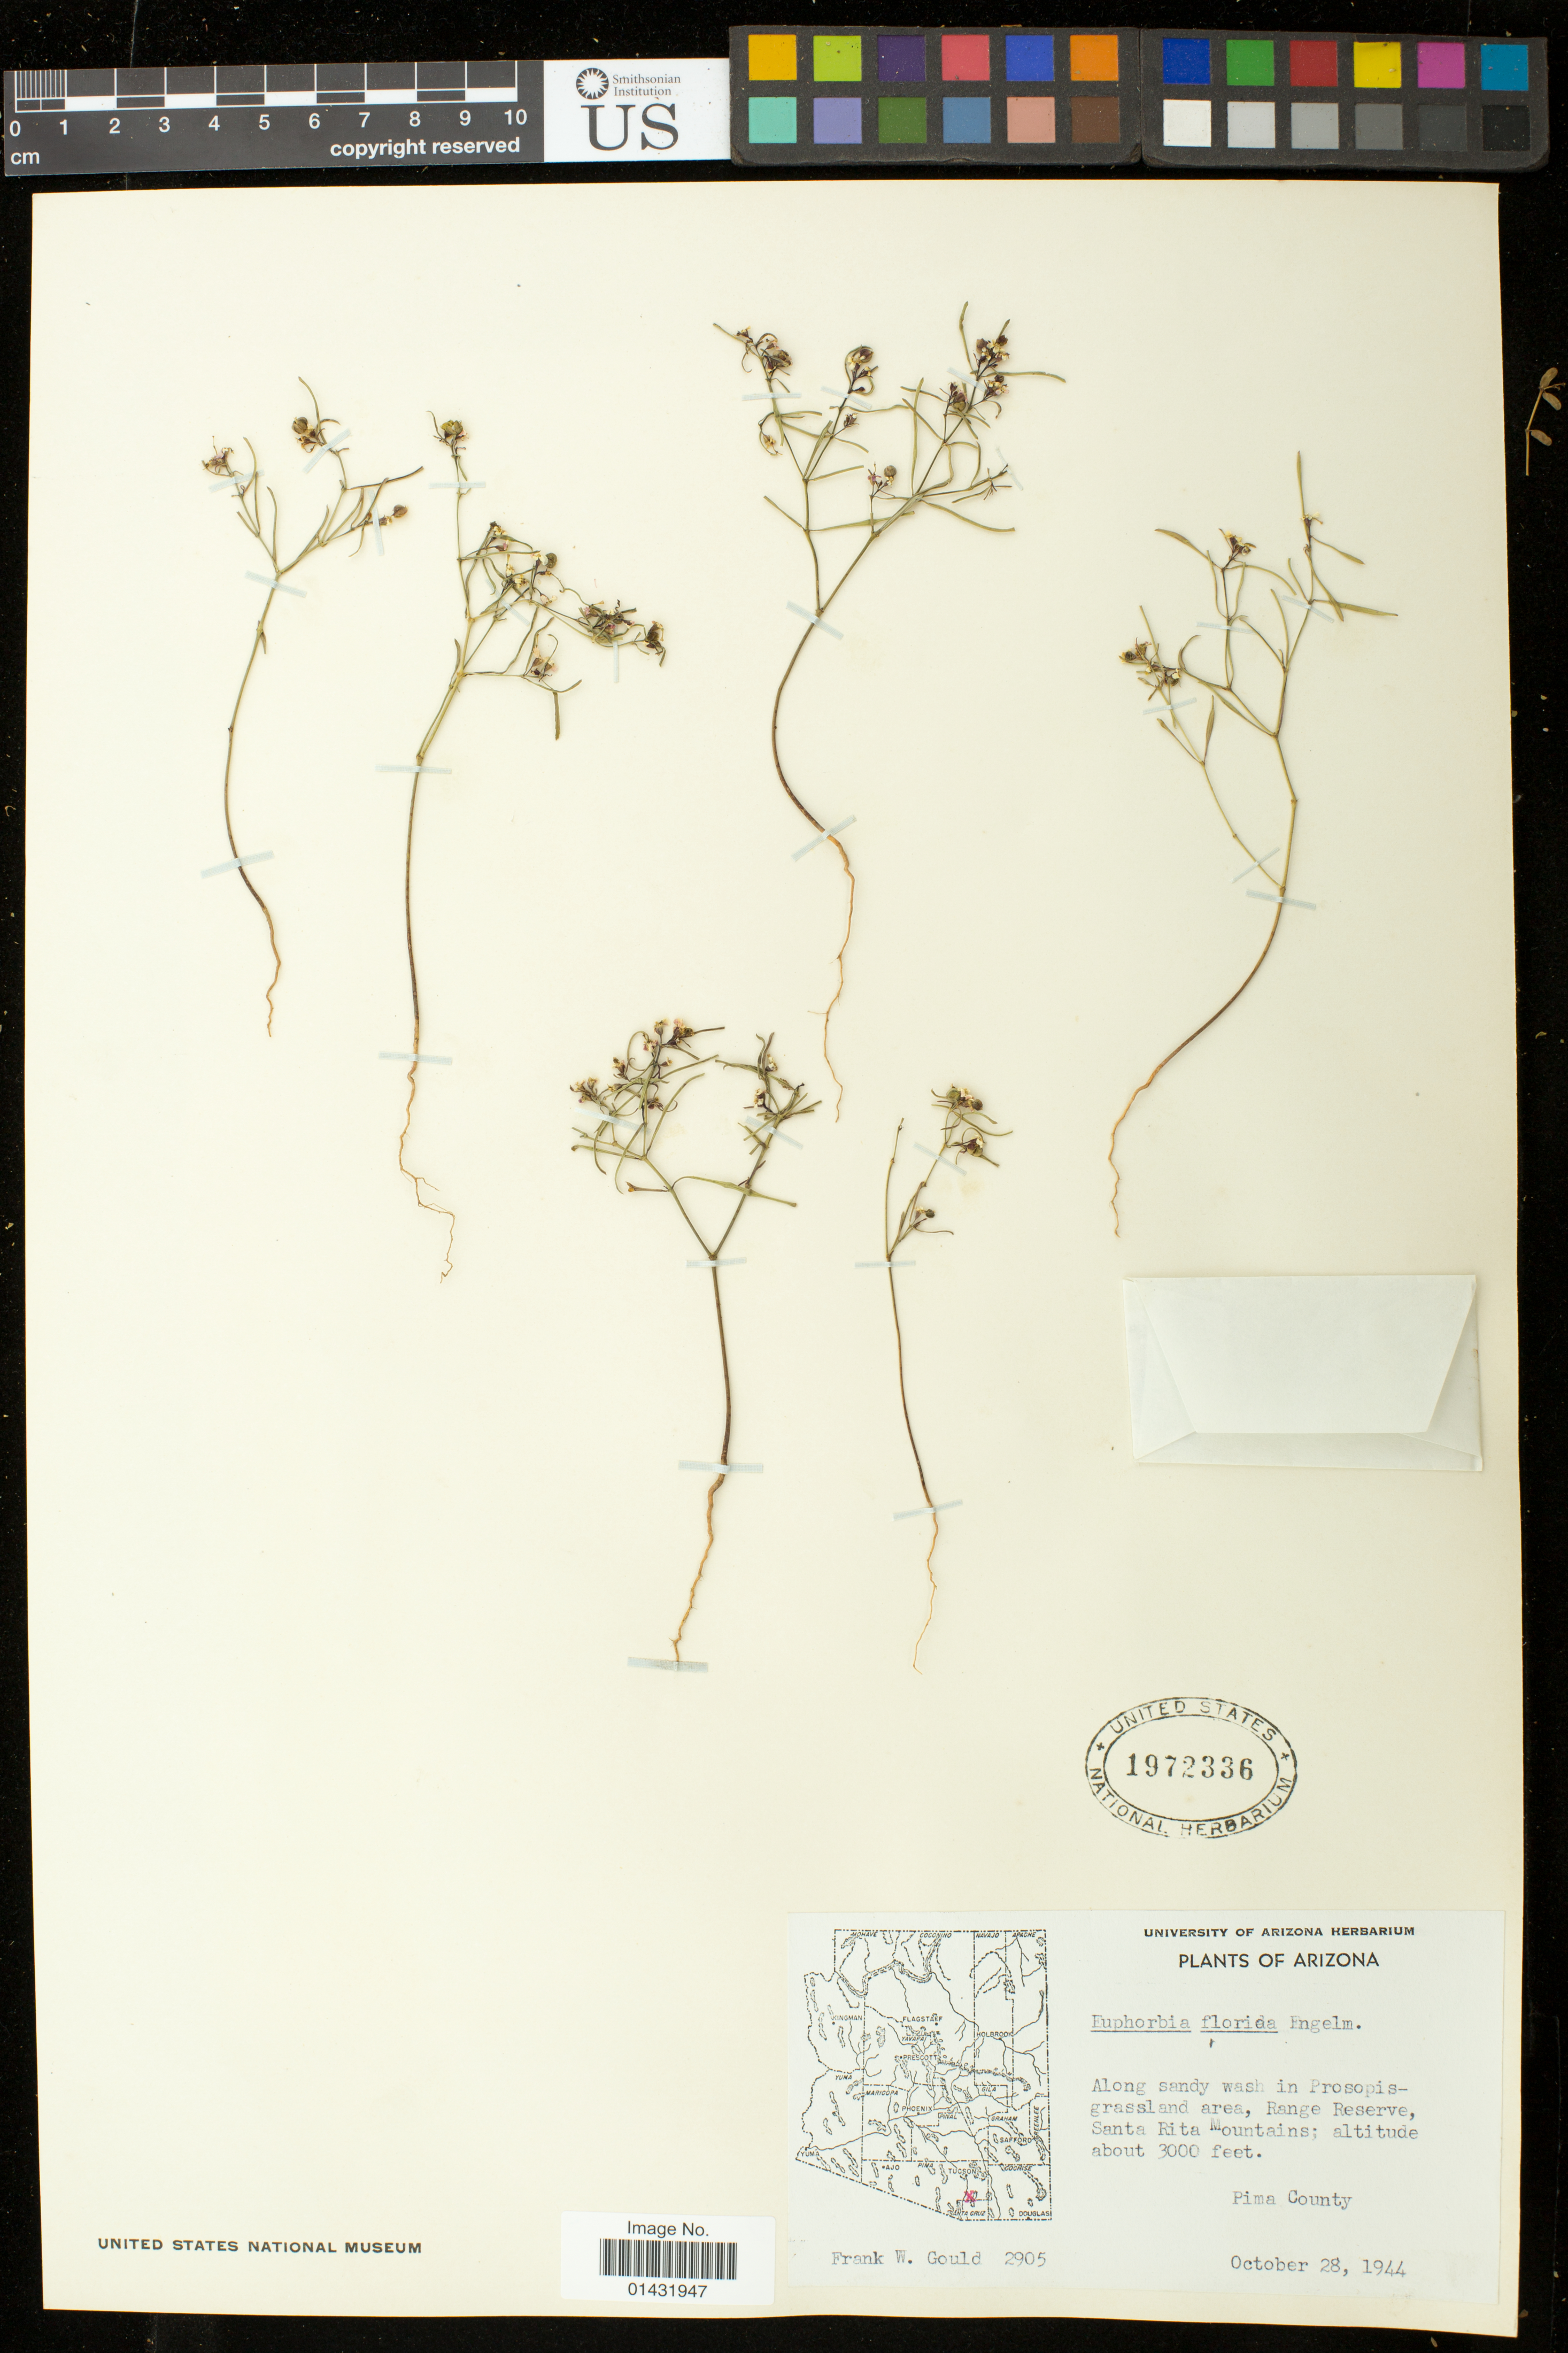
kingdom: Plantae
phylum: Tracheophyta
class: Magnoliopsida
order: Malpighiales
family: Euphorbiaceae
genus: Euphorbia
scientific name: Euphorbia florida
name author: Engelm. in Emory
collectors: F. W. Gould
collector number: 2905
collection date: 1944-10-28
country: United States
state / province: Arizona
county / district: Pima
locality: Range Reserve, Santa Rita Mountains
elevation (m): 914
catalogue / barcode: US 1972336